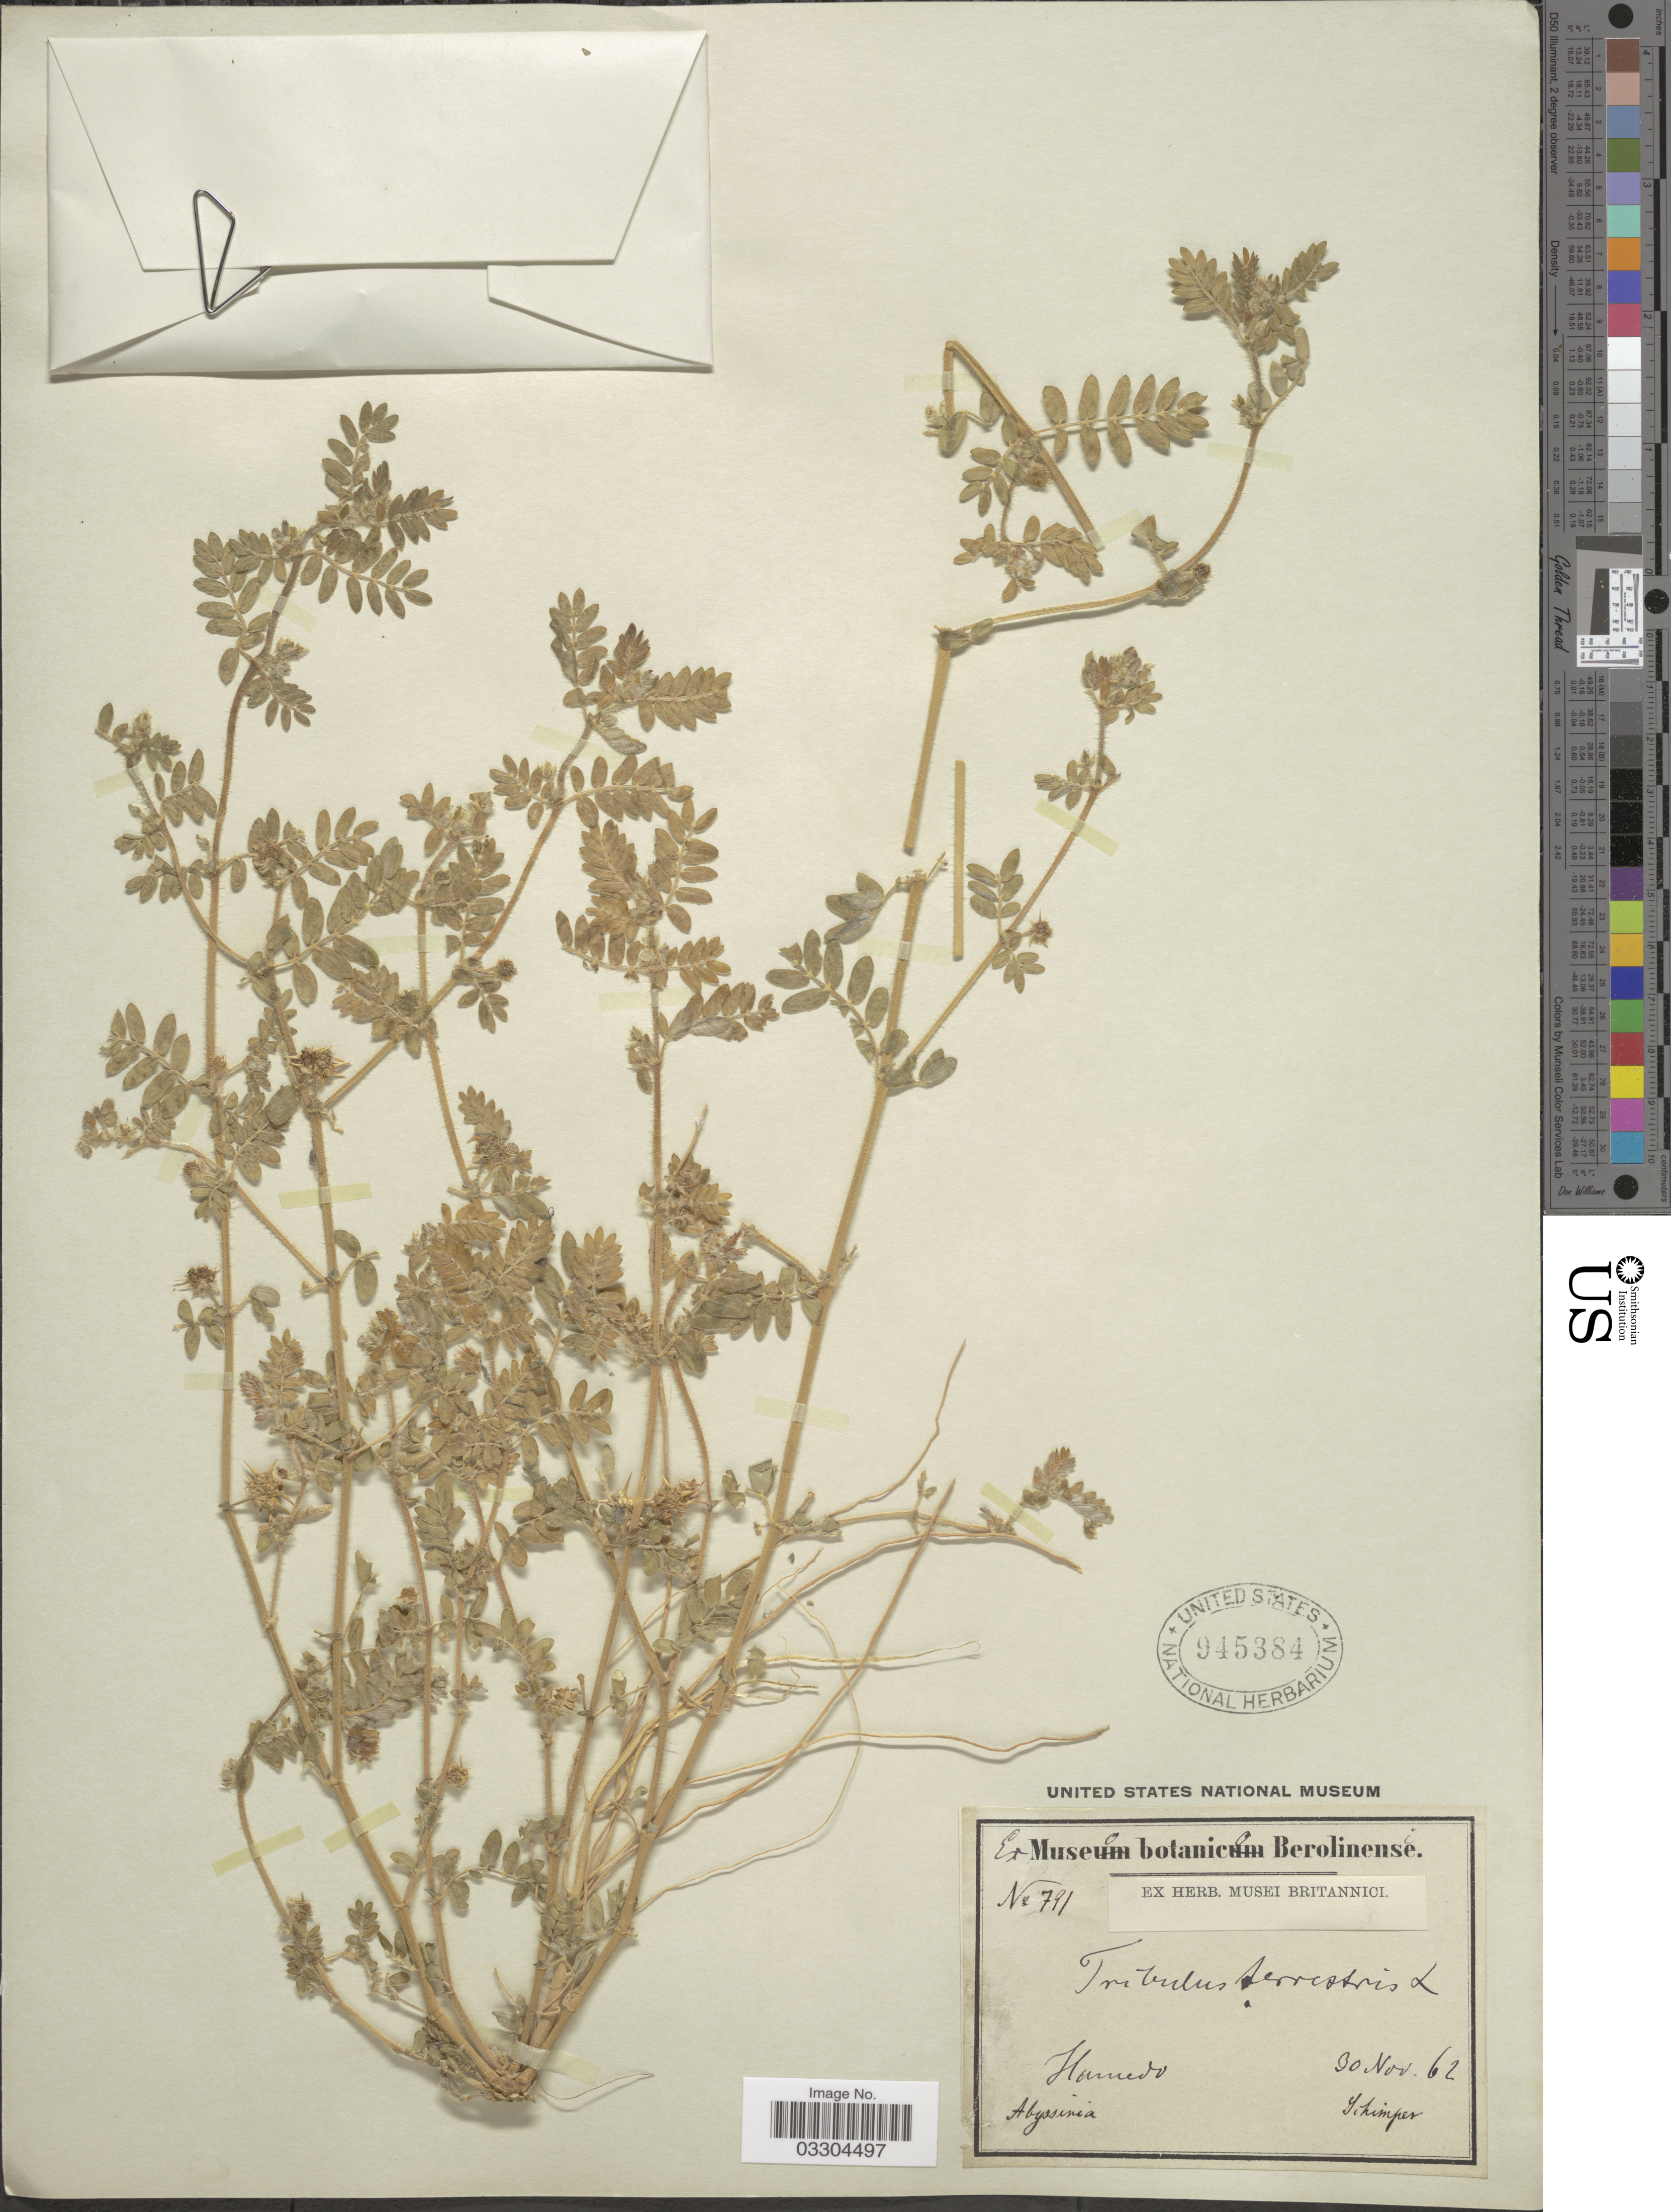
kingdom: Plantae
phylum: Tracheophyta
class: Magnoliopsida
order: Zygophyllales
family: Zygophyllaceae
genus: Tribulus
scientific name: Tribulus terrestris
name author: L.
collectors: -. Schimper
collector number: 791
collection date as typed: Transcribed d/m/y: 30/11/62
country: Ethiopia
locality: Hamedo.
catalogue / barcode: US 945384